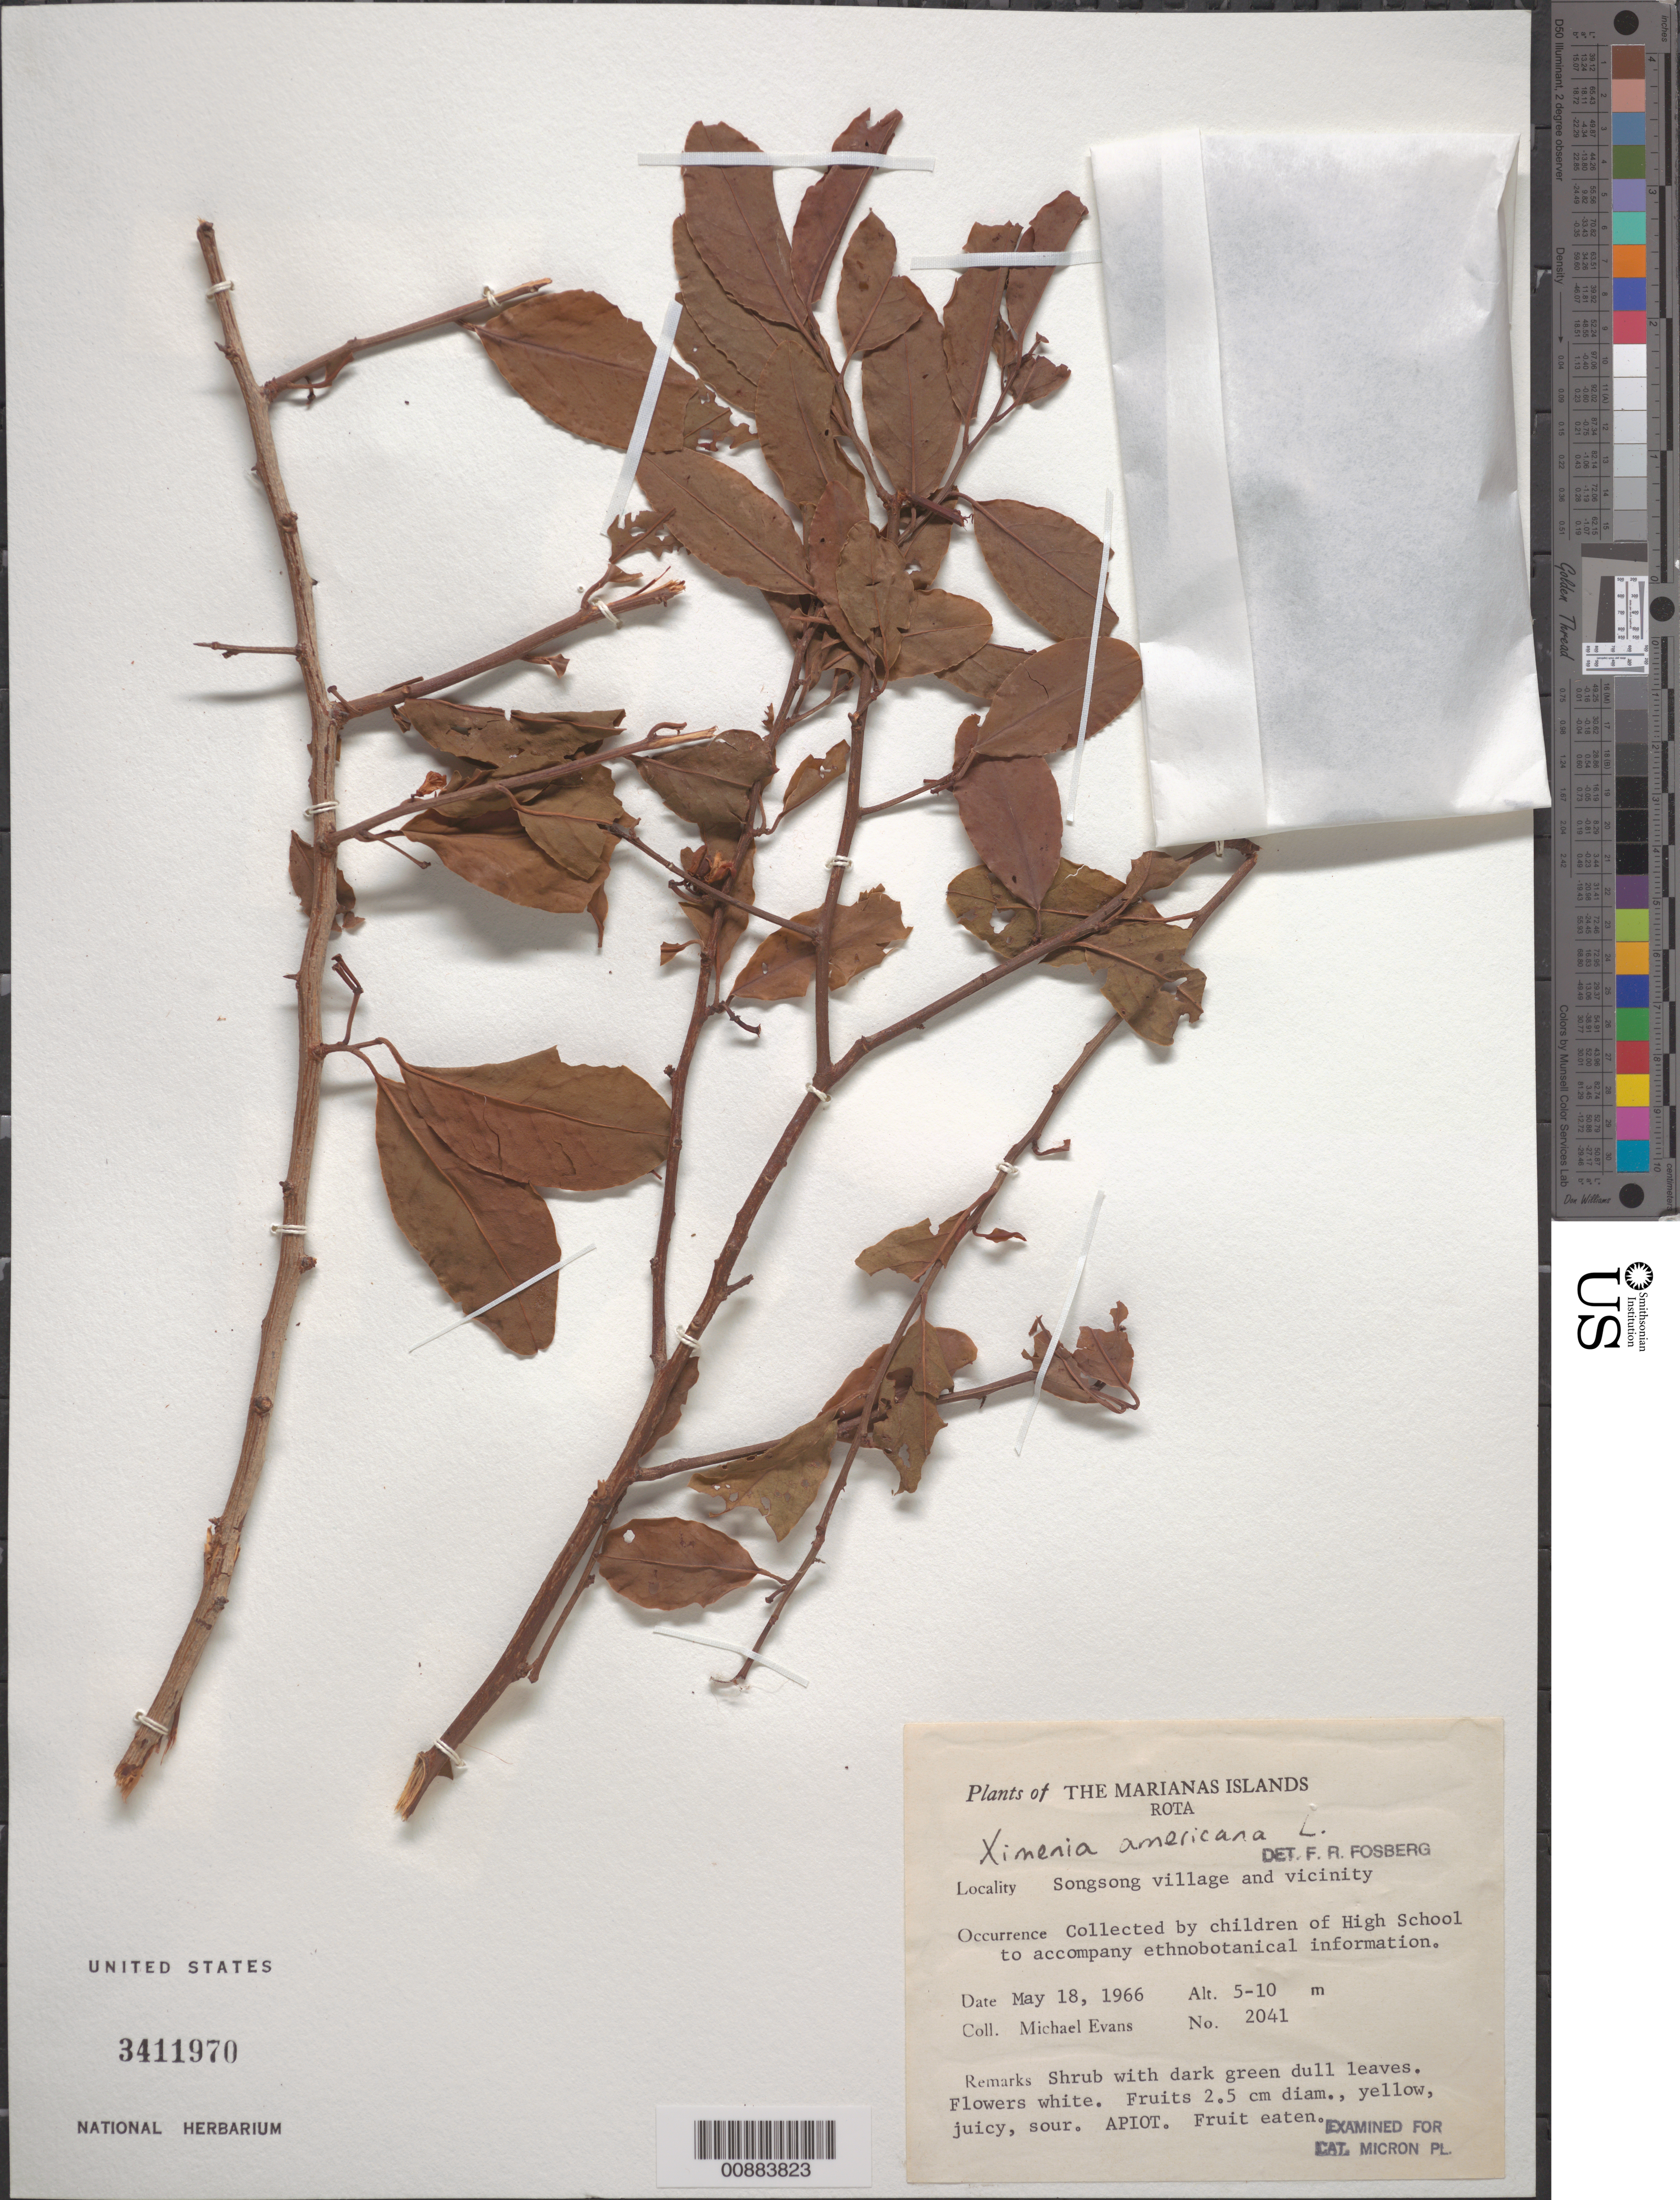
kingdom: Plantae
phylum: Tracheophyta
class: Magnoliopsida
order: Santalales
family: Ximeniaceae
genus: Ximenia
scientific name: Ximenia americana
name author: L.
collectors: M. Evans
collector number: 2041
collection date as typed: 18 May 1966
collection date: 1966-05-18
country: Northern Mariana Islands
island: Rota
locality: Songsong Village.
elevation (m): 5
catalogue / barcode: US 3411970